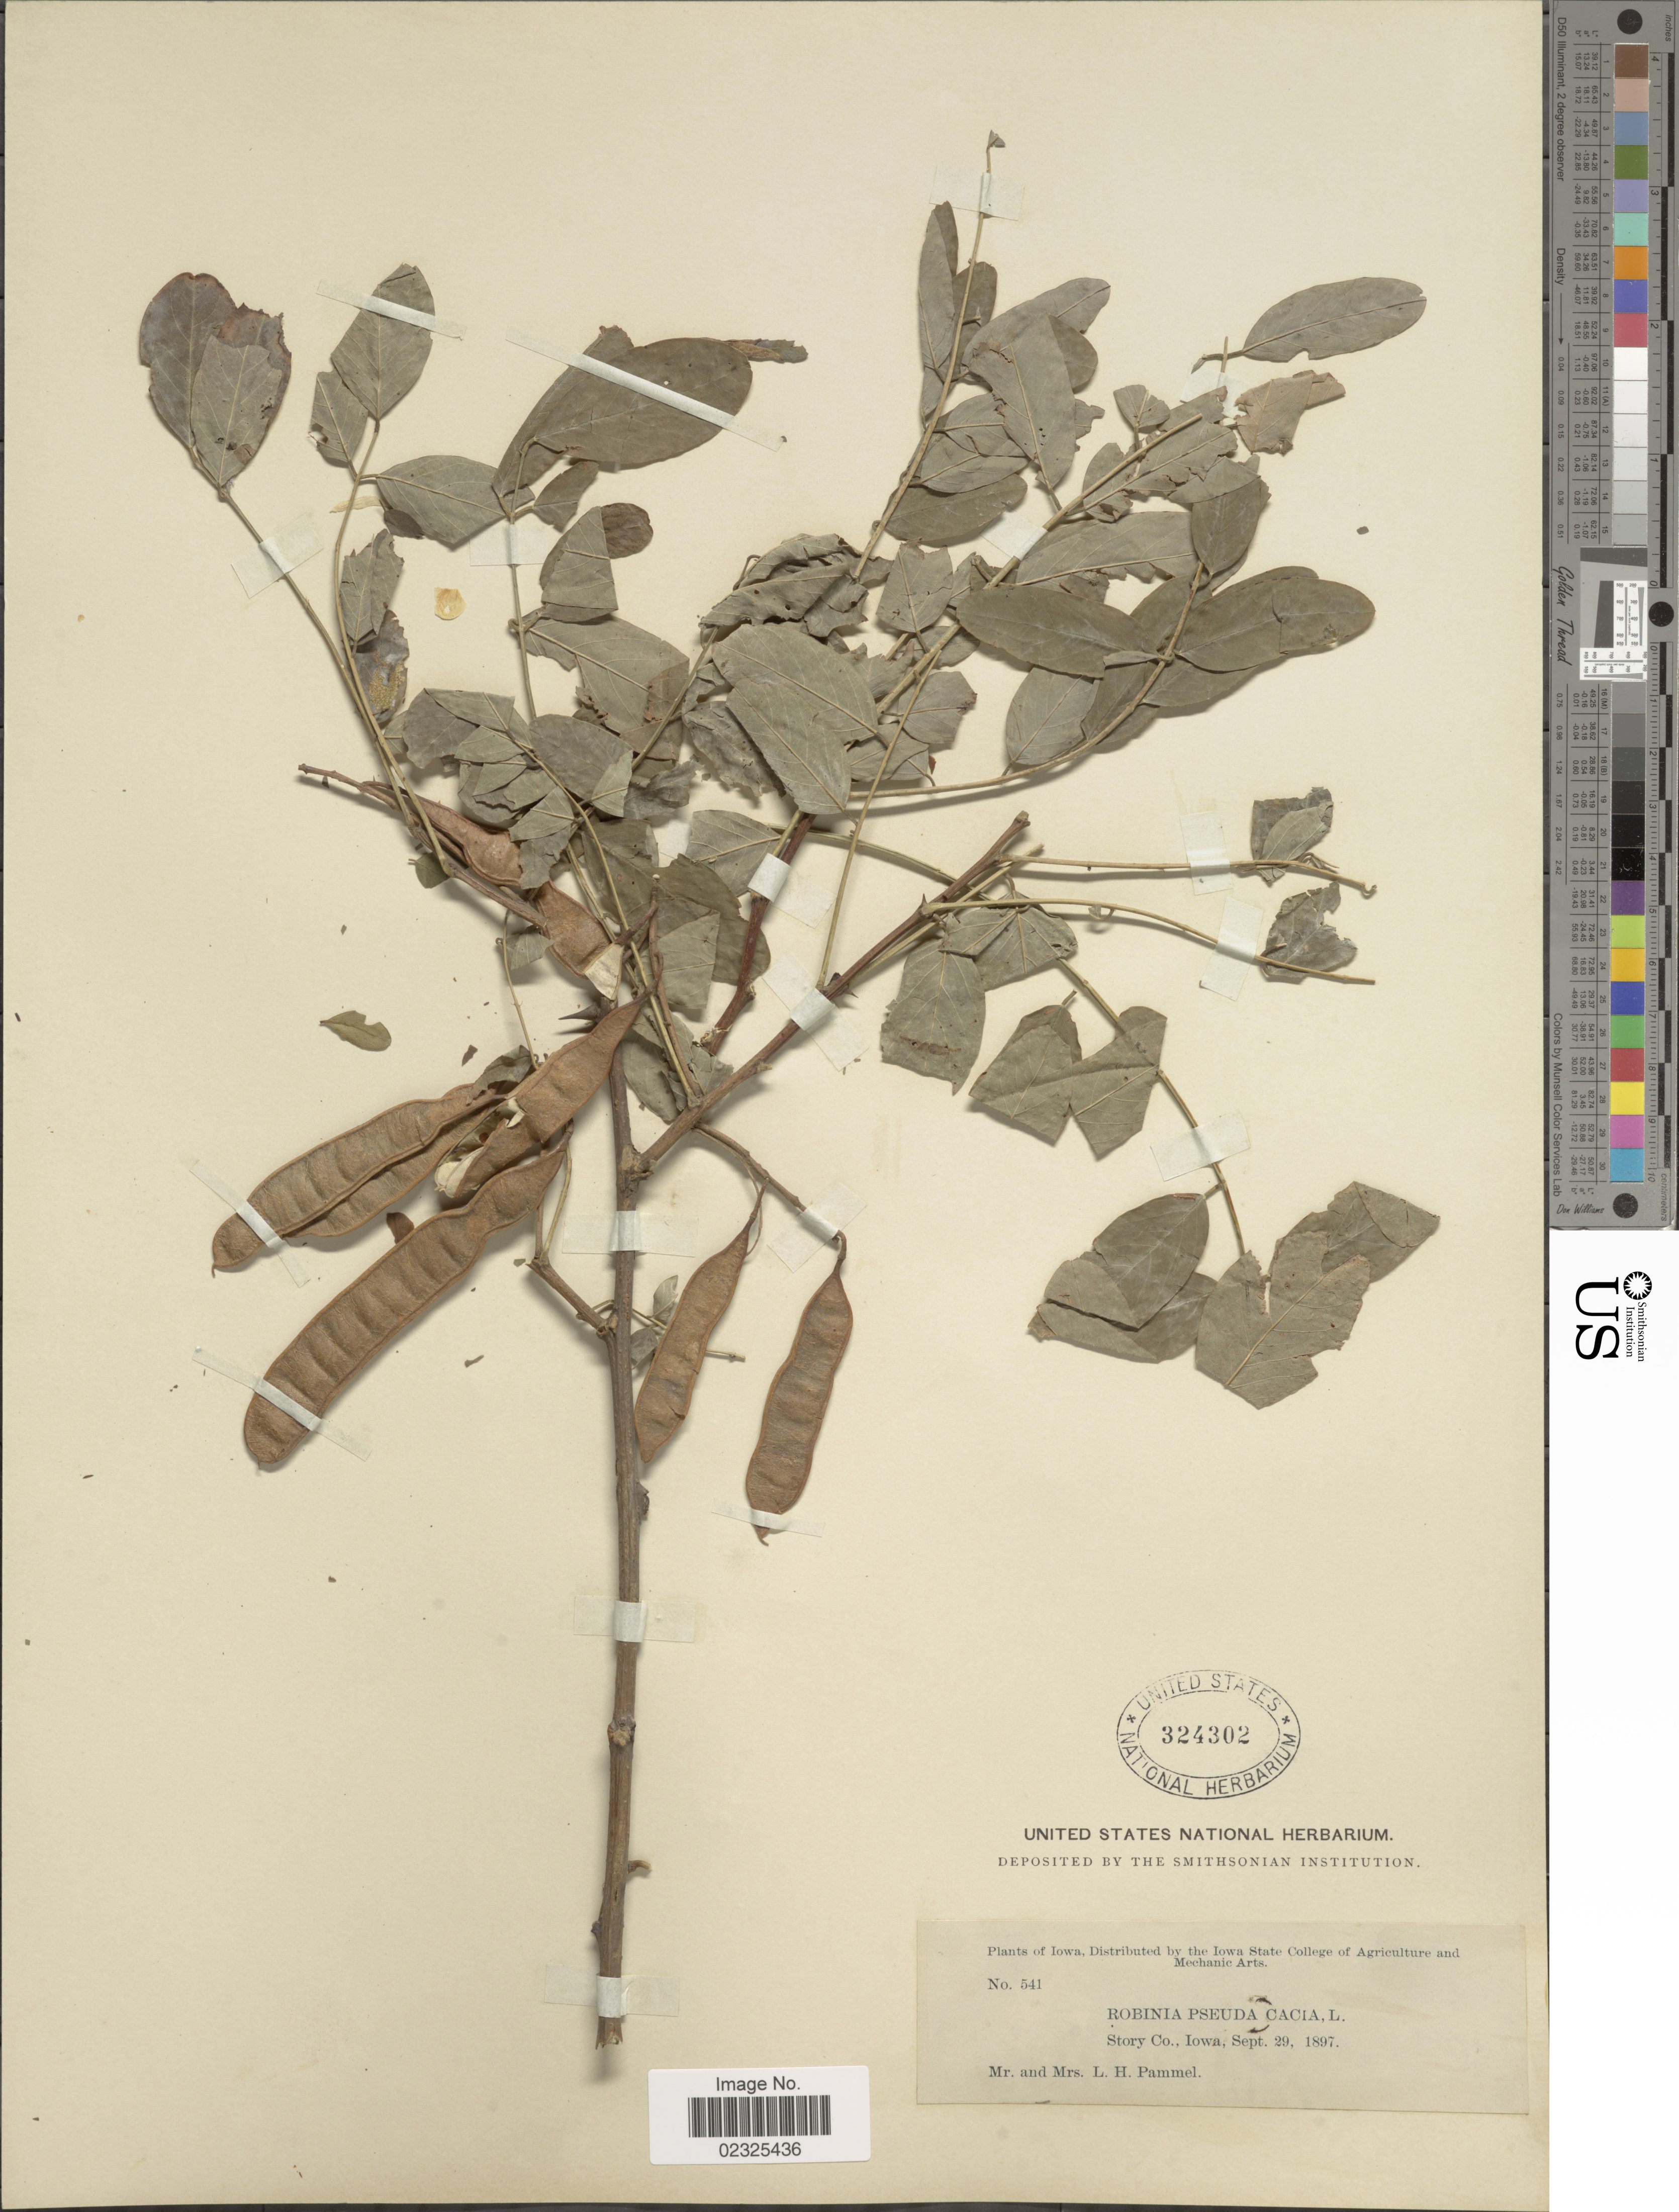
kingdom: Plantae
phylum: Tracheophyta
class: Magnoliopsida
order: Fabales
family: Fabaceae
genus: Robinia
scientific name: Robinia pseudoacacia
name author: L.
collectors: L. Pammel & L. Pammel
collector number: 541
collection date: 1897-09-29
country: United States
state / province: Iowa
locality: Story Co.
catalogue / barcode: US 324302